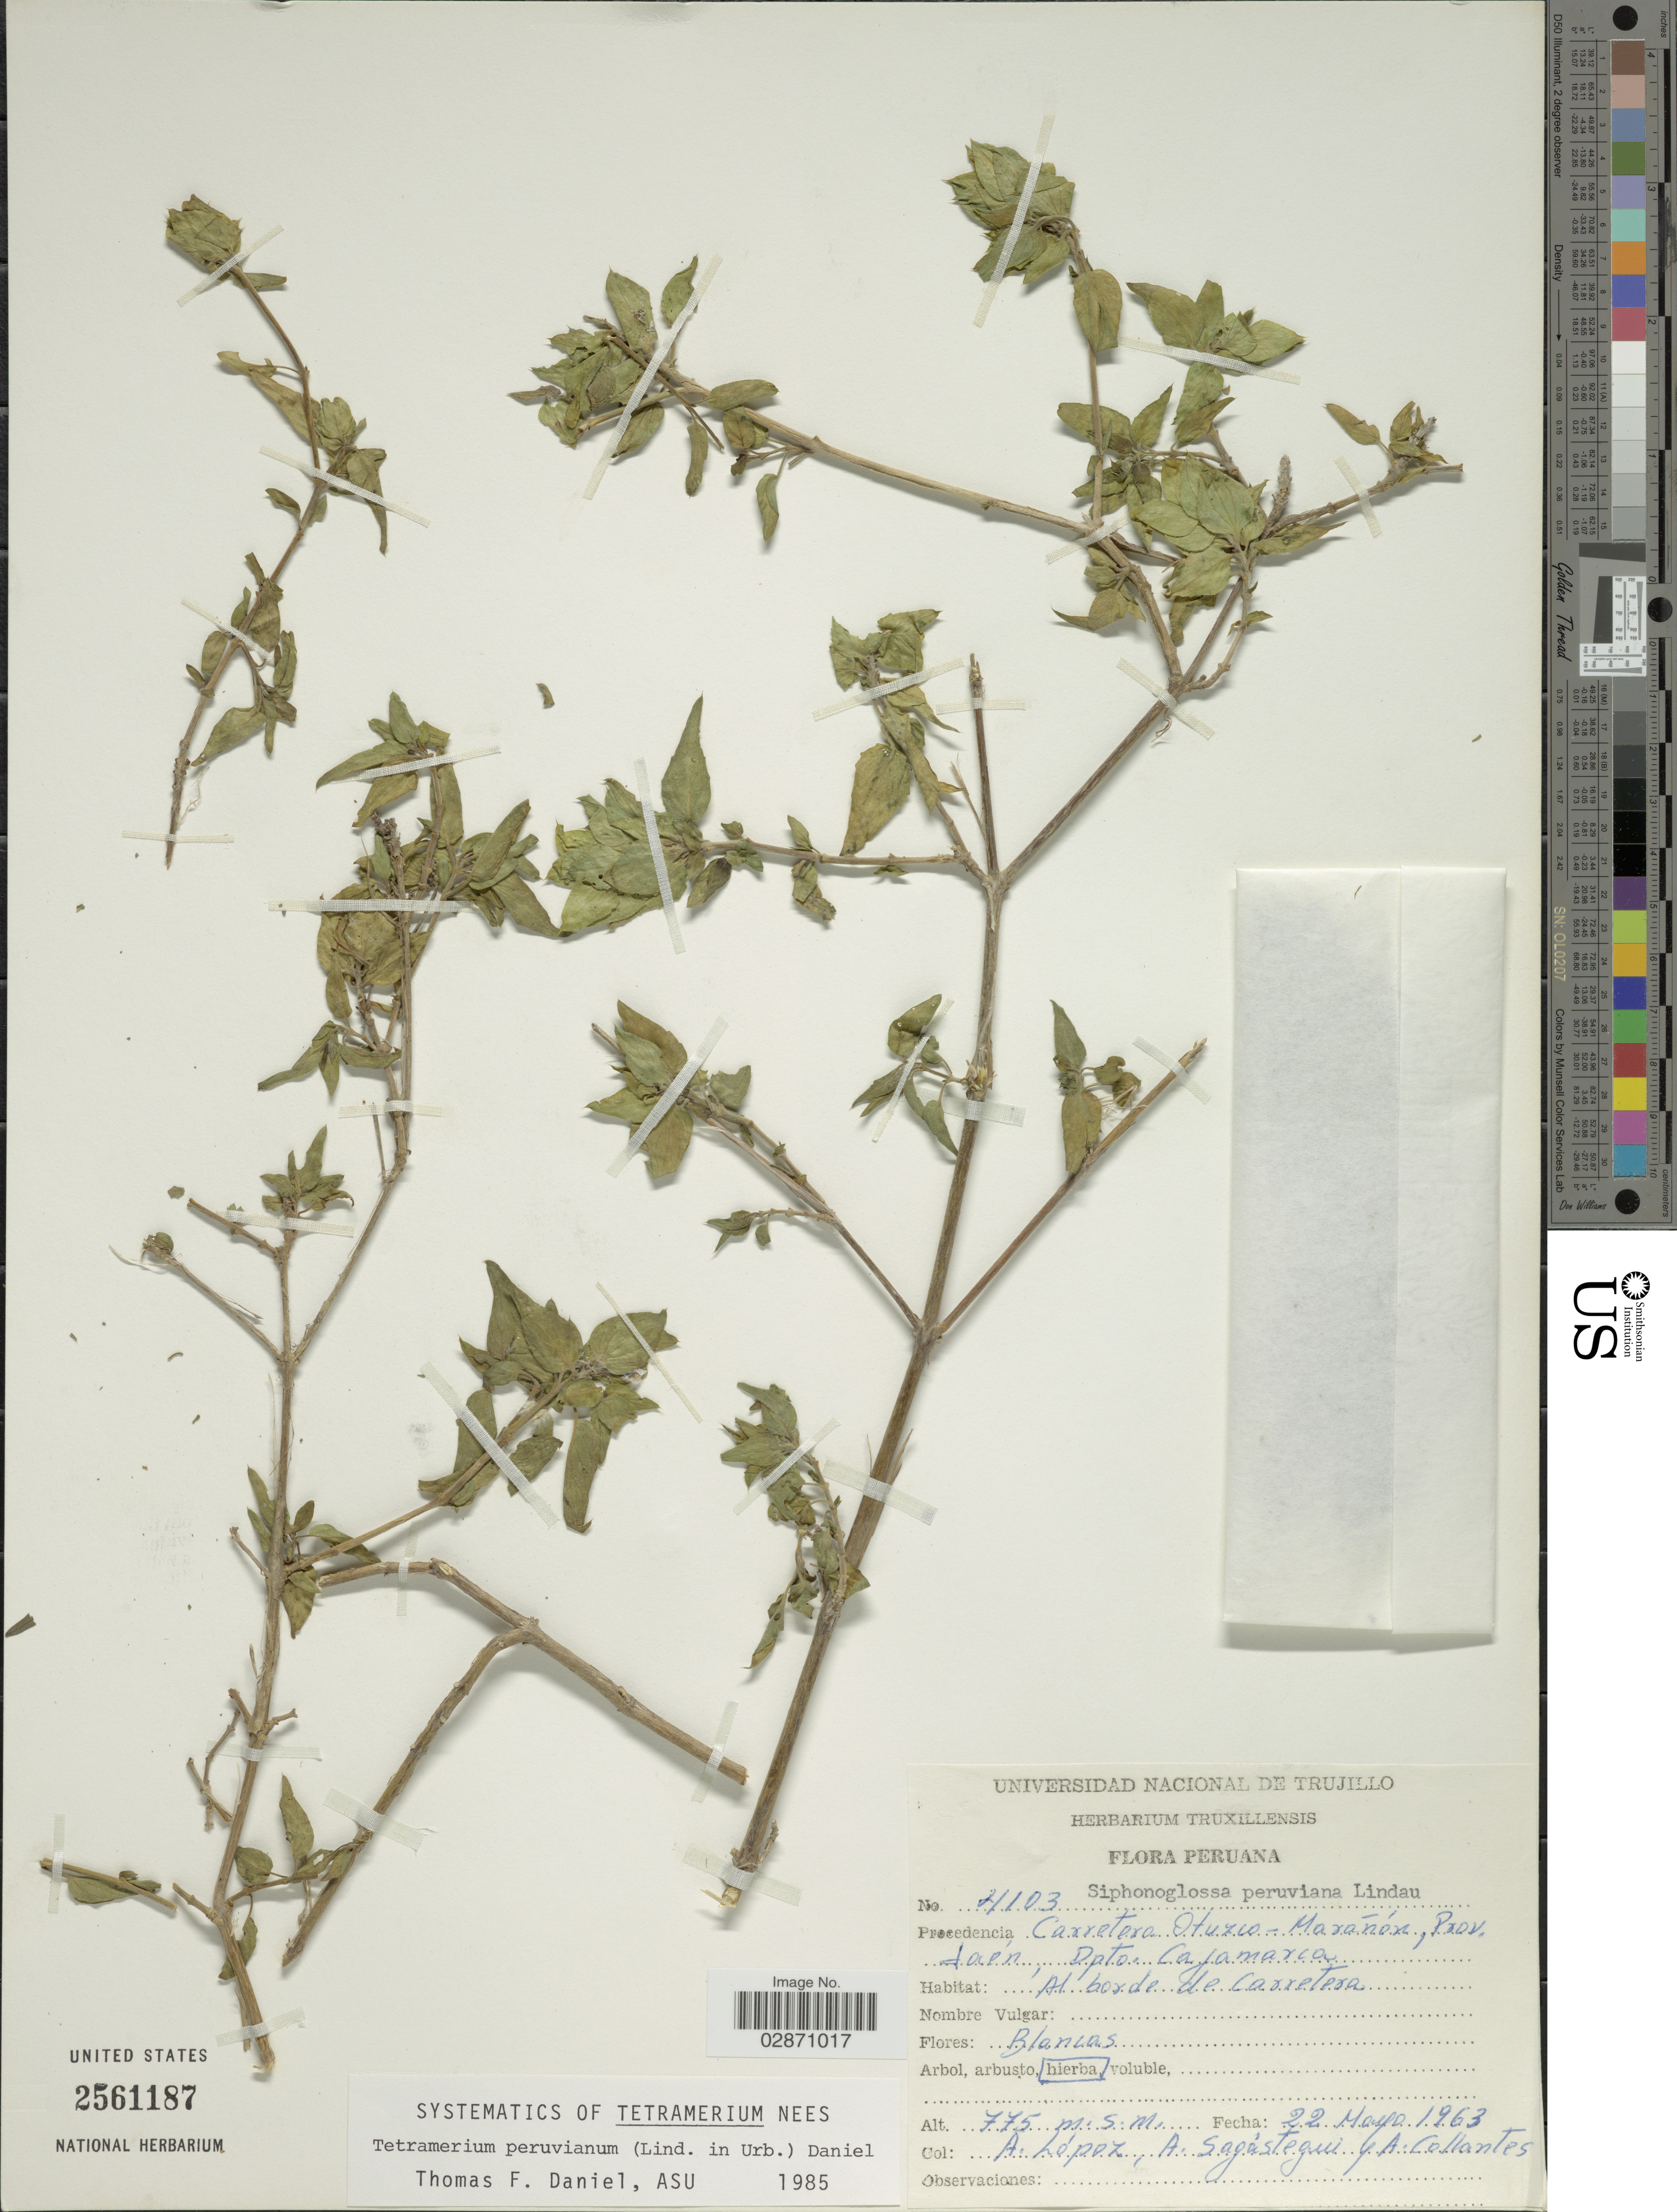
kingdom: Plantae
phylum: Tracheophyta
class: Magnoliopsida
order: Lamiales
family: Acanthaceae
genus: Tetramerium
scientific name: Tetramerium peruvianum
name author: (Lindau) T.F. Daniel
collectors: A. López, A. Sagastegui & A. Collantes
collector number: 4103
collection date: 1963-05-22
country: Peru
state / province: Cajamarca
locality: Carretera Otuzco - Marañón, Prov. Jaén, Dpto. Cajamarca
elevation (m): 775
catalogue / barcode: US 2561187